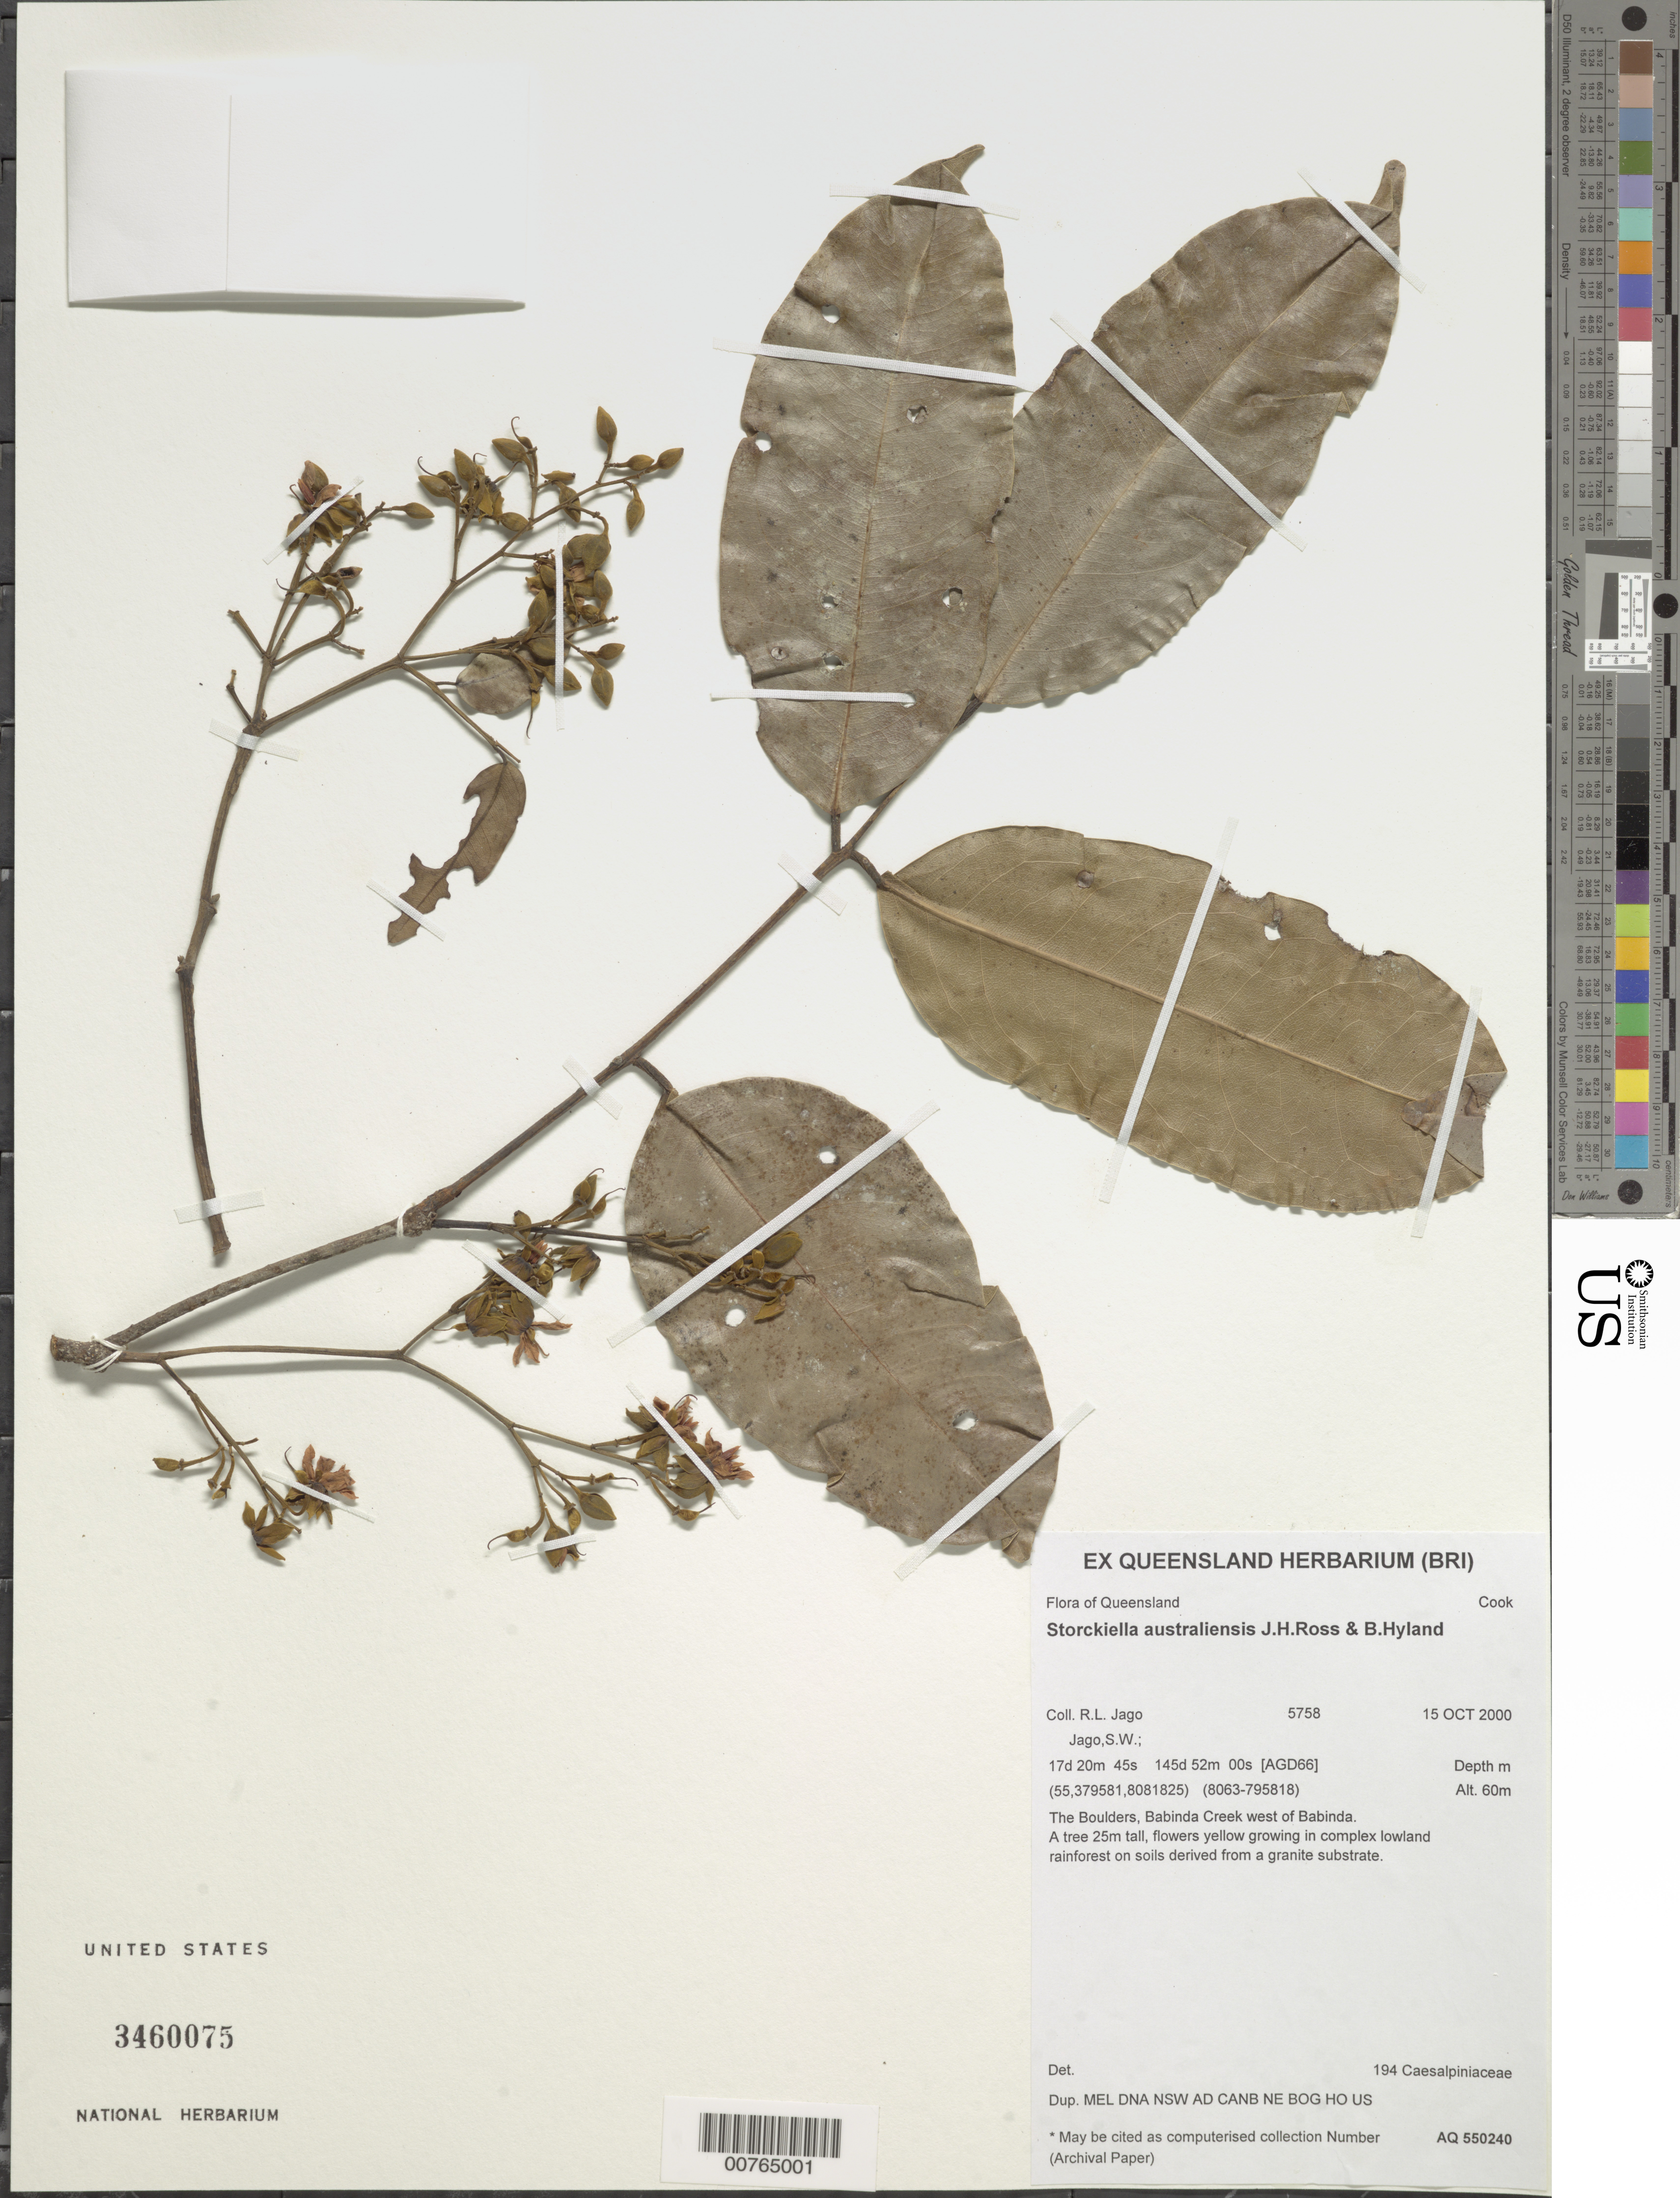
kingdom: Plantae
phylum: Tracheophyta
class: Magnoliopsida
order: Fabales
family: Fabaceae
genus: Storckiella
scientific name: Storckiella australiensis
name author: J. H. Ross & B. Hyland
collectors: R. Jago & S. Jago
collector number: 5758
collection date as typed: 15 Oct 2000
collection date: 2000-10-15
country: Australia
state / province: Queensland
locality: The Boulders, Babinda Creek W of Babinda.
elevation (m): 60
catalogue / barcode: US 3460075